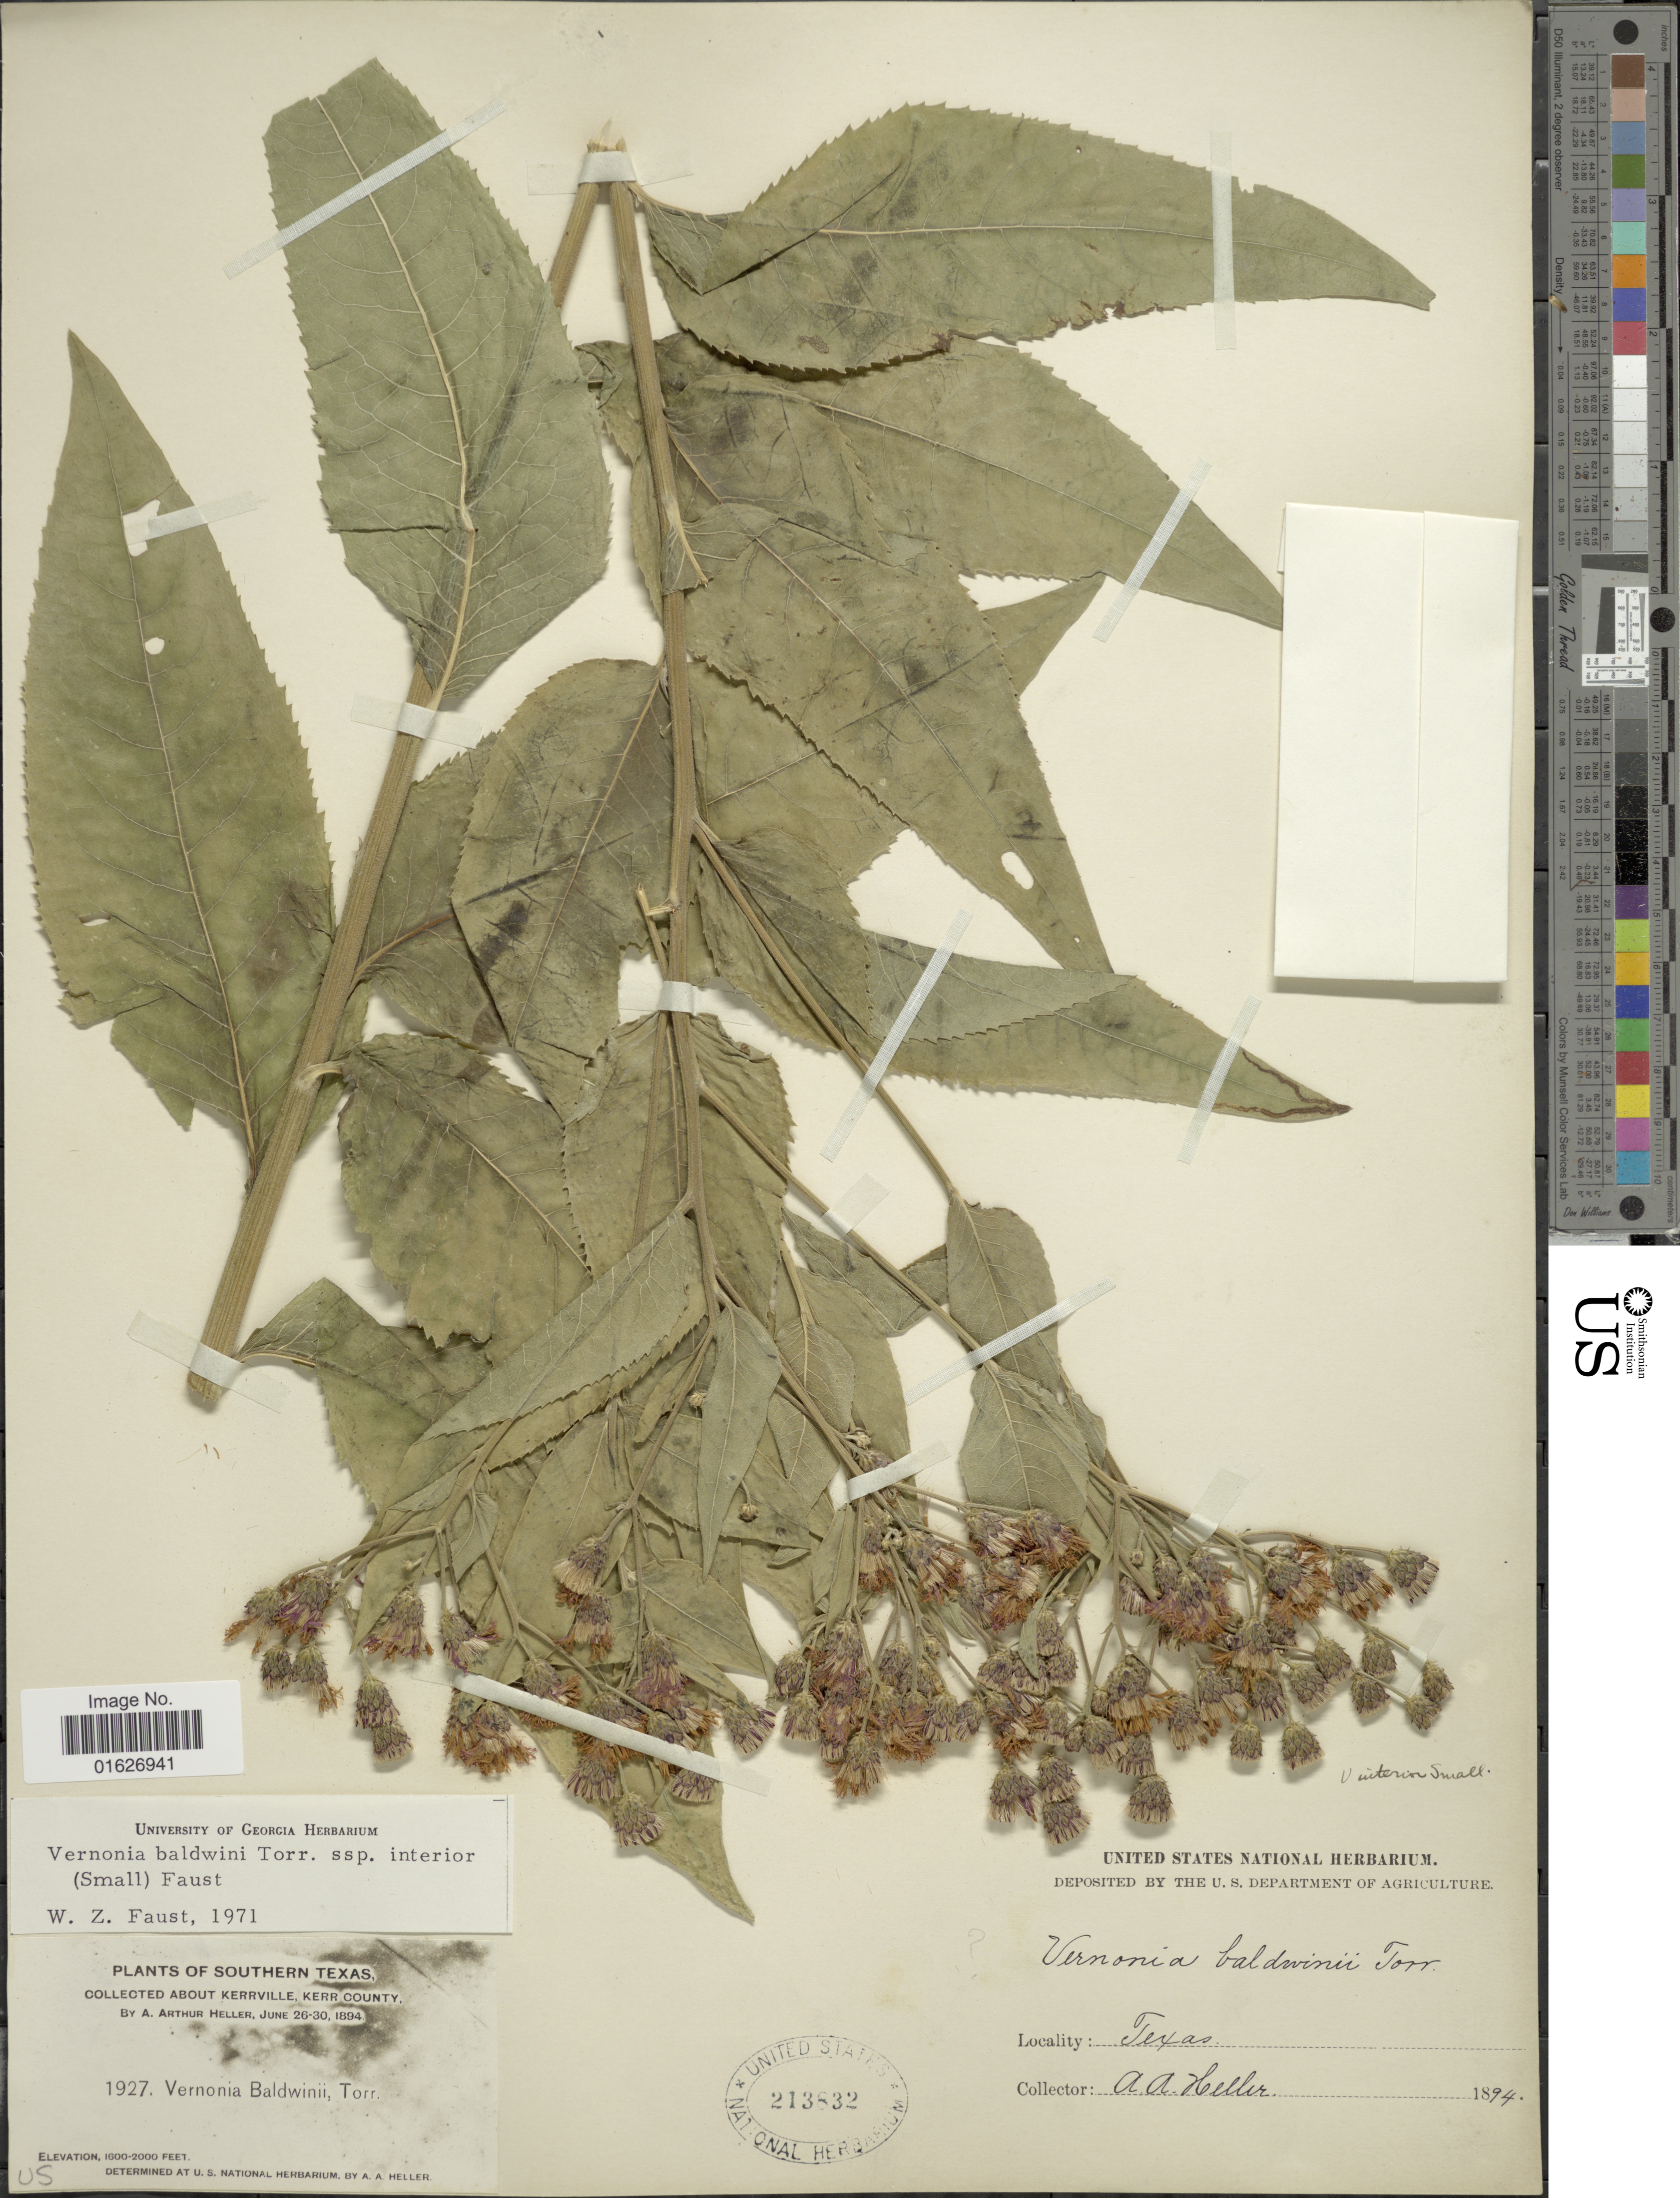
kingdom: Plantae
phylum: Tracheophyta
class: Magnoliopsida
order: Asterales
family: Asteraceae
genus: Vernonia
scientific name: Vernonia baldwinii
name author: Torr.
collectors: A. A. Heller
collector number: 1927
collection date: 1894-06-26/1894-06-30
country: United States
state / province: Texas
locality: Southern Texas, about Kerrville, Kerr County.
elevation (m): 488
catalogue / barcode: US 213832